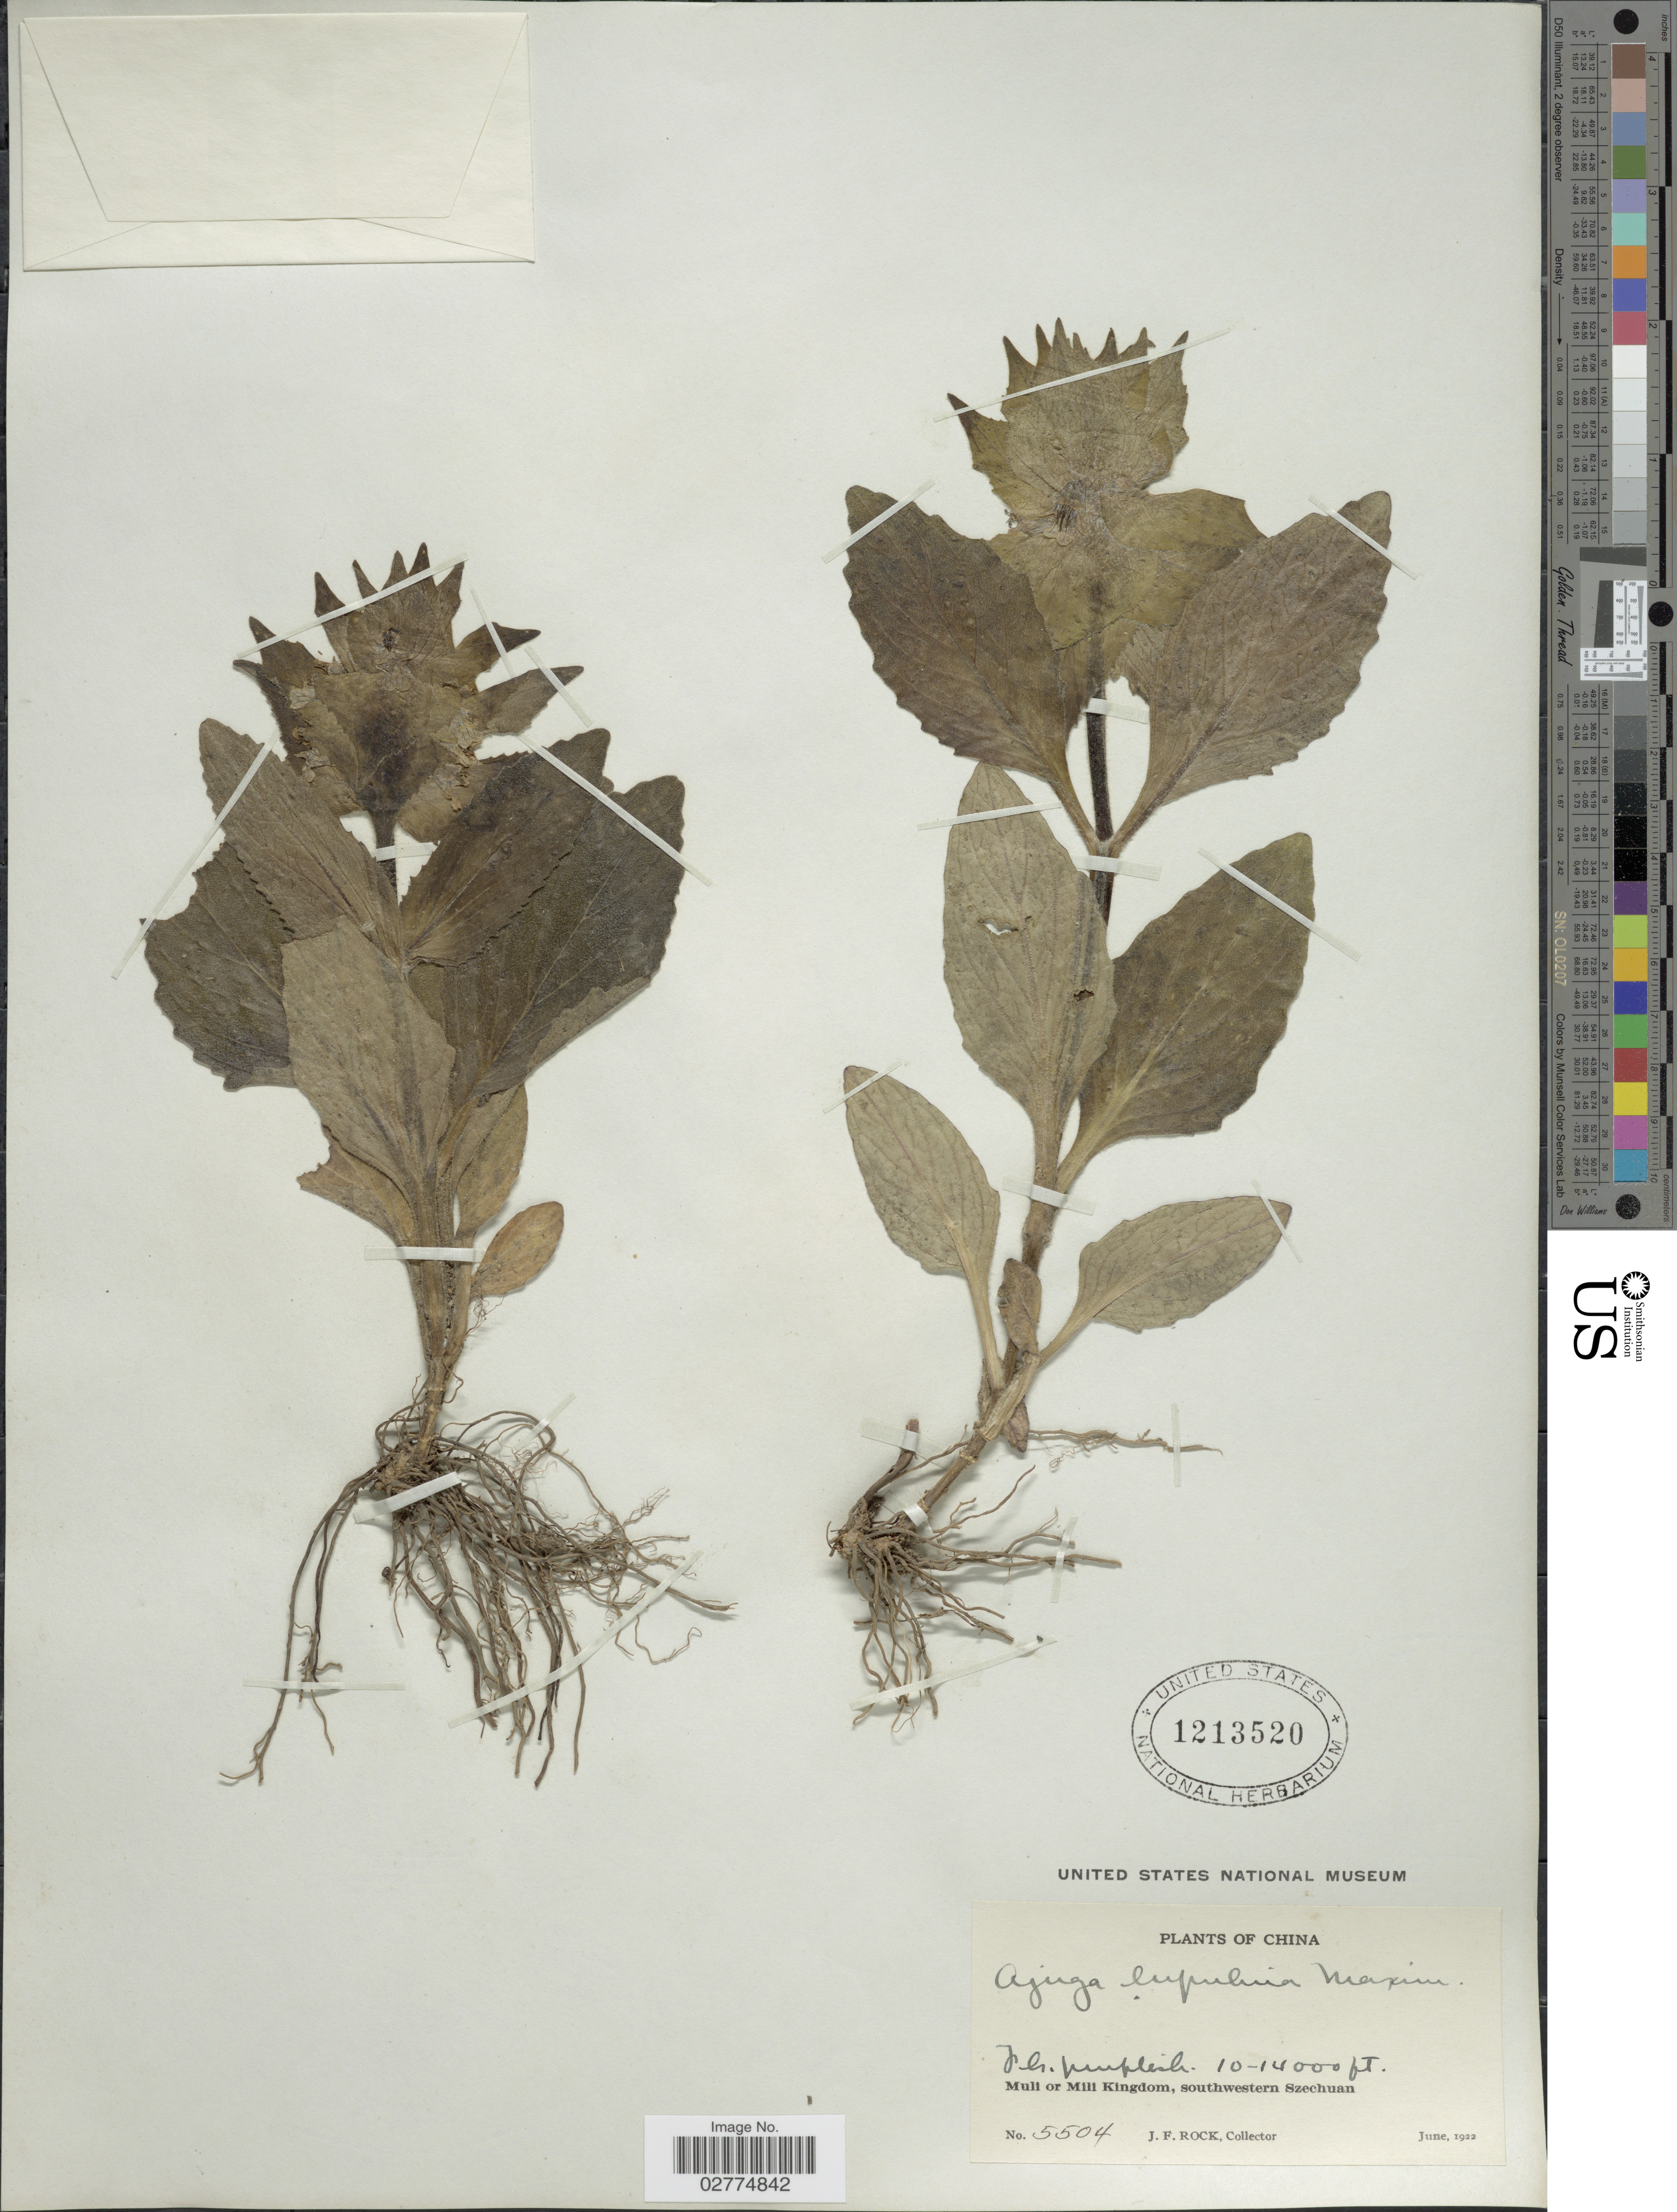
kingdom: Plantae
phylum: Tracheophyta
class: Magnoliopsida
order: Lamiales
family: Lamiaceae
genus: Ajuga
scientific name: Ajuga lupulina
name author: Maxim.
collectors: J. Rock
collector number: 5504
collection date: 1922-06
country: China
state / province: Sichuan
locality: Muli or Mili Kingdom, southwestern Szechuan.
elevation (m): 3048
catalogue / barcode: US 1213520